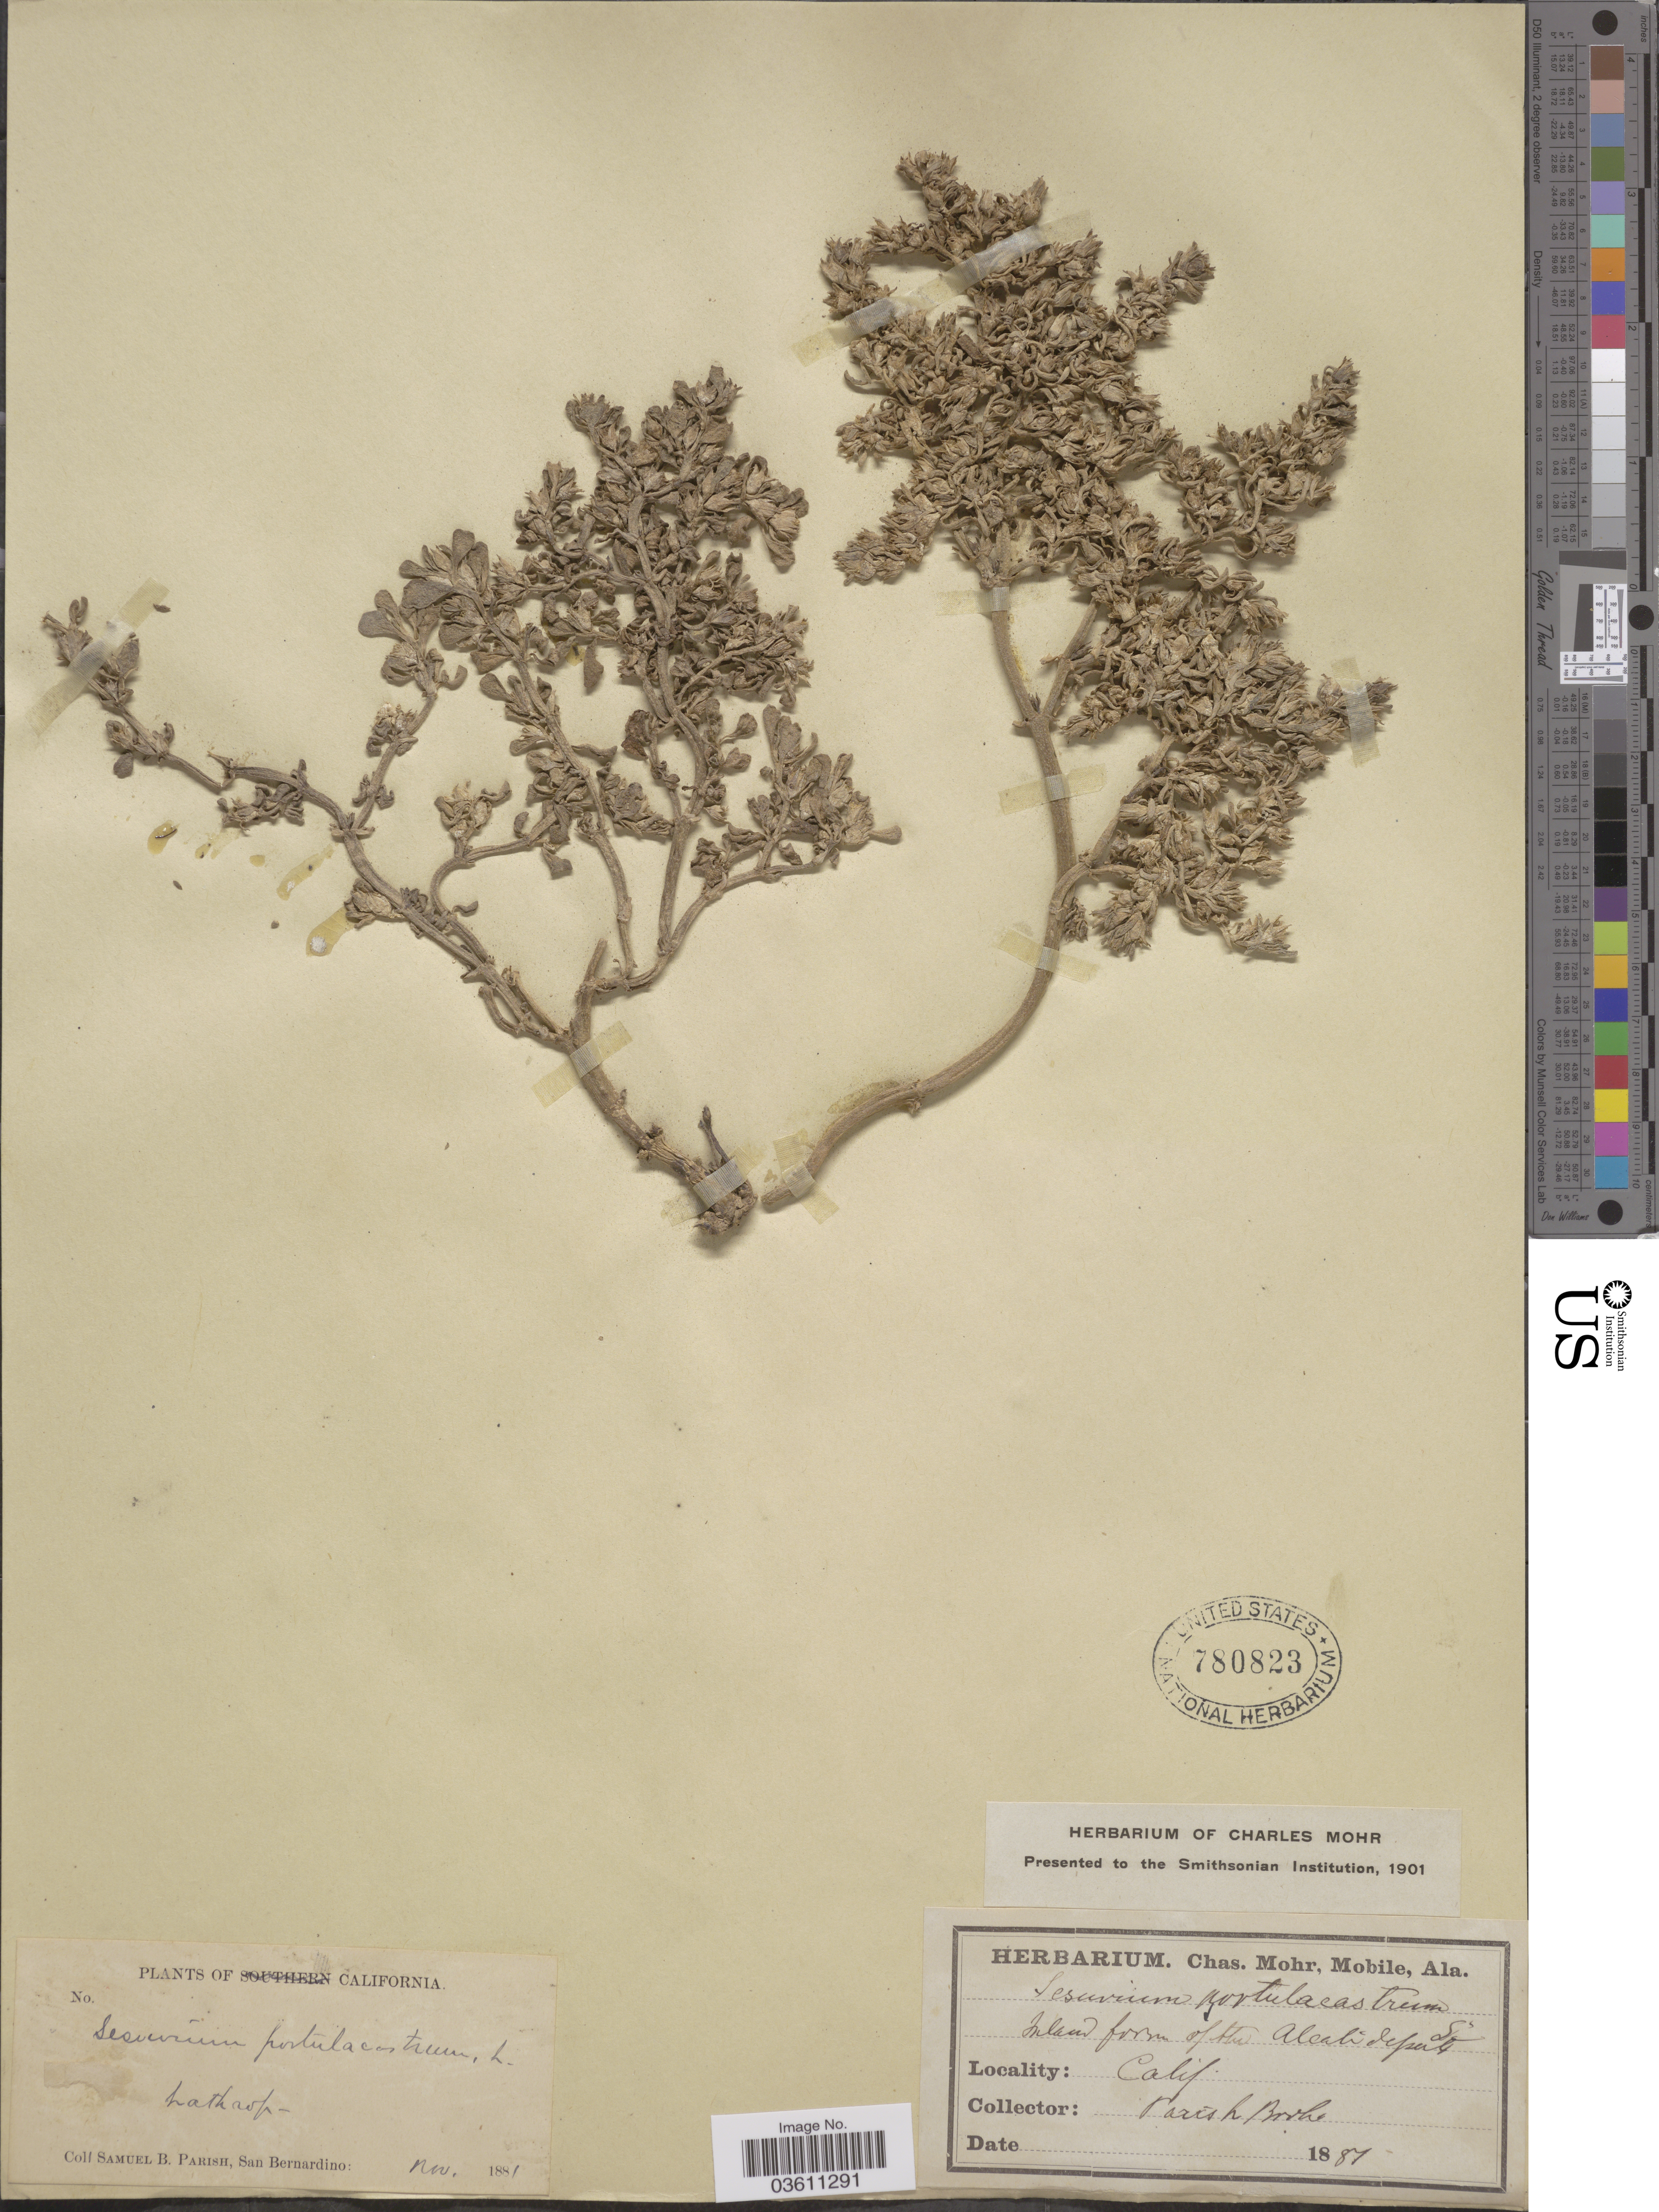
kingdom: Plantae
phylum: Tracheophyta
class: Magnoliopsida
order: Caryophyllales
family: Aizoaceae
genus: Sesuvium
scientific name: Sesuvium revolutifolium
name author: Ortega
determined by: Strong, Mark T., (BOT), Smithsonian Institution - National Museum of Natural History (UNITED STATES)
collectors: S. B. Parish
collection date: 1881-11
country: United States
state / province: California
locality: Lathorp.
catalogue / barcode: US 780823